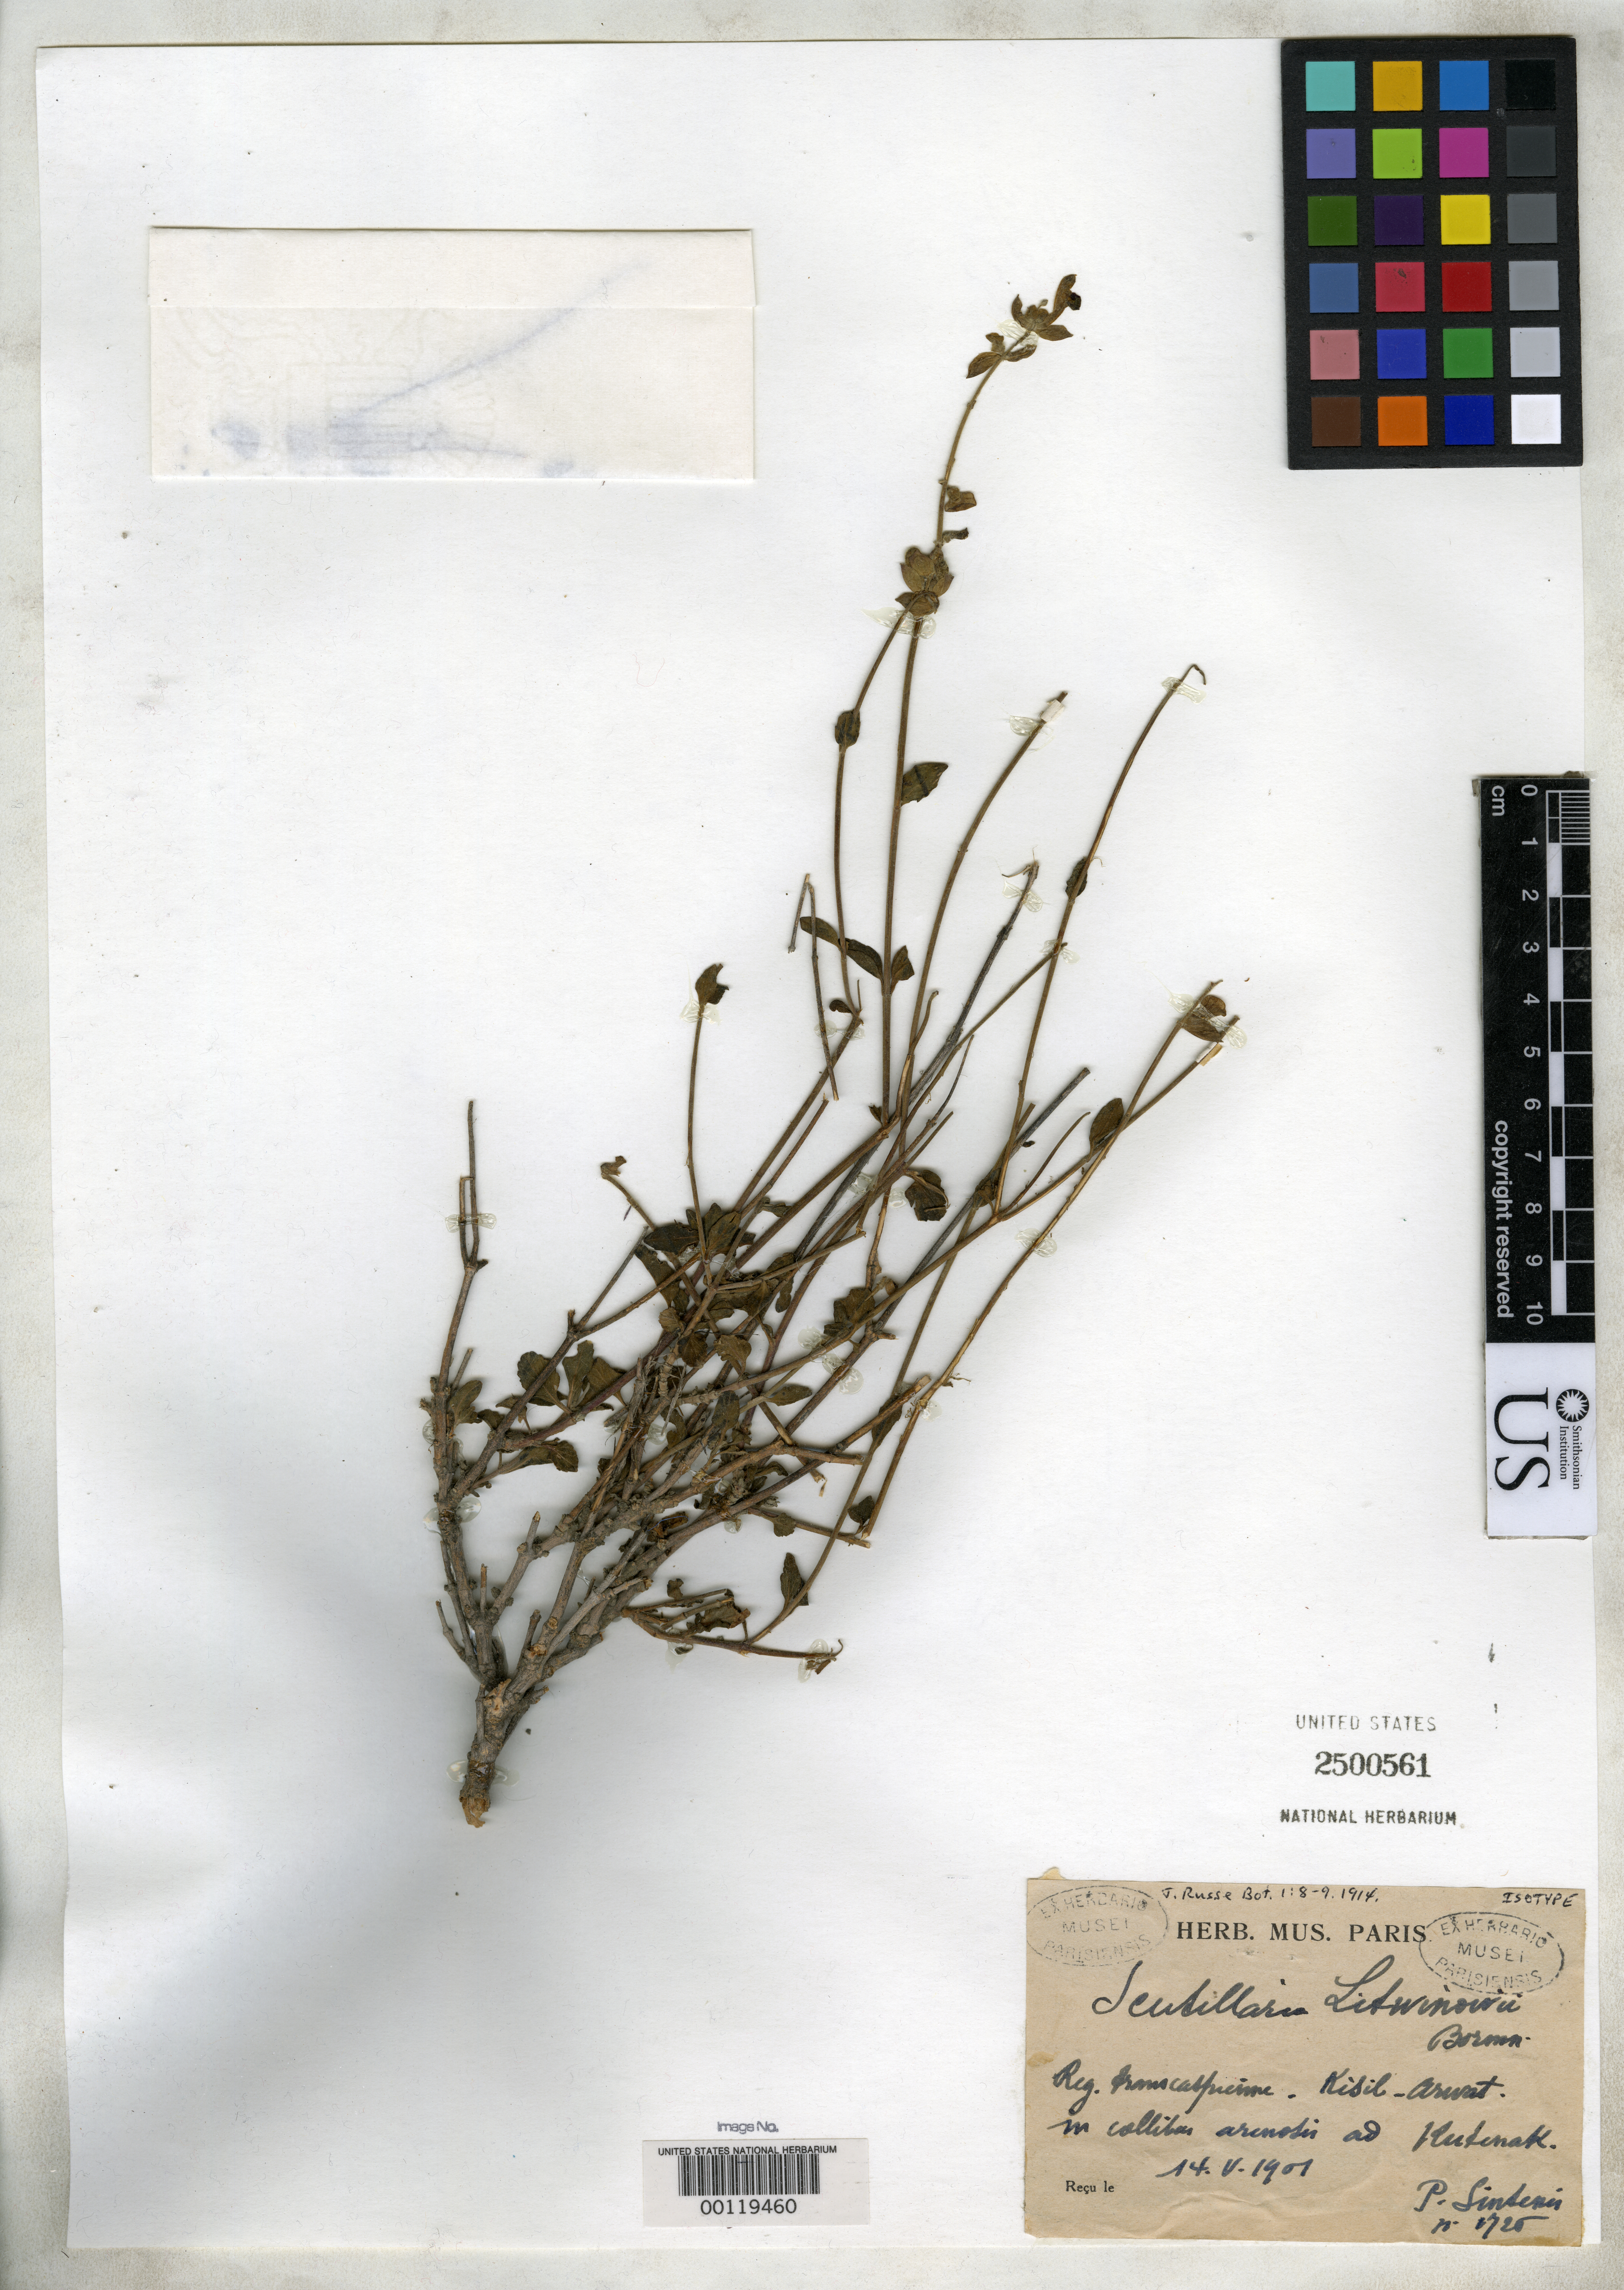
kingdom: Plantae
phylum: Tracheophyta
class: Magnoliopsida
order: Lamiales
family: Lamiaceae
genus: Scutellaria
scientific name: Scutellaria litwinowii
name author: Bornm. & Sint.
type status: Isotype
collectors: P. Sintenis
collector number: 1725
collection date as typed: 14 May 1901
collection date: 1901-05-14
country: Turkmenistan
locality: Kisil-arwat, Karakala.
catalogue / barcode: US 2500561